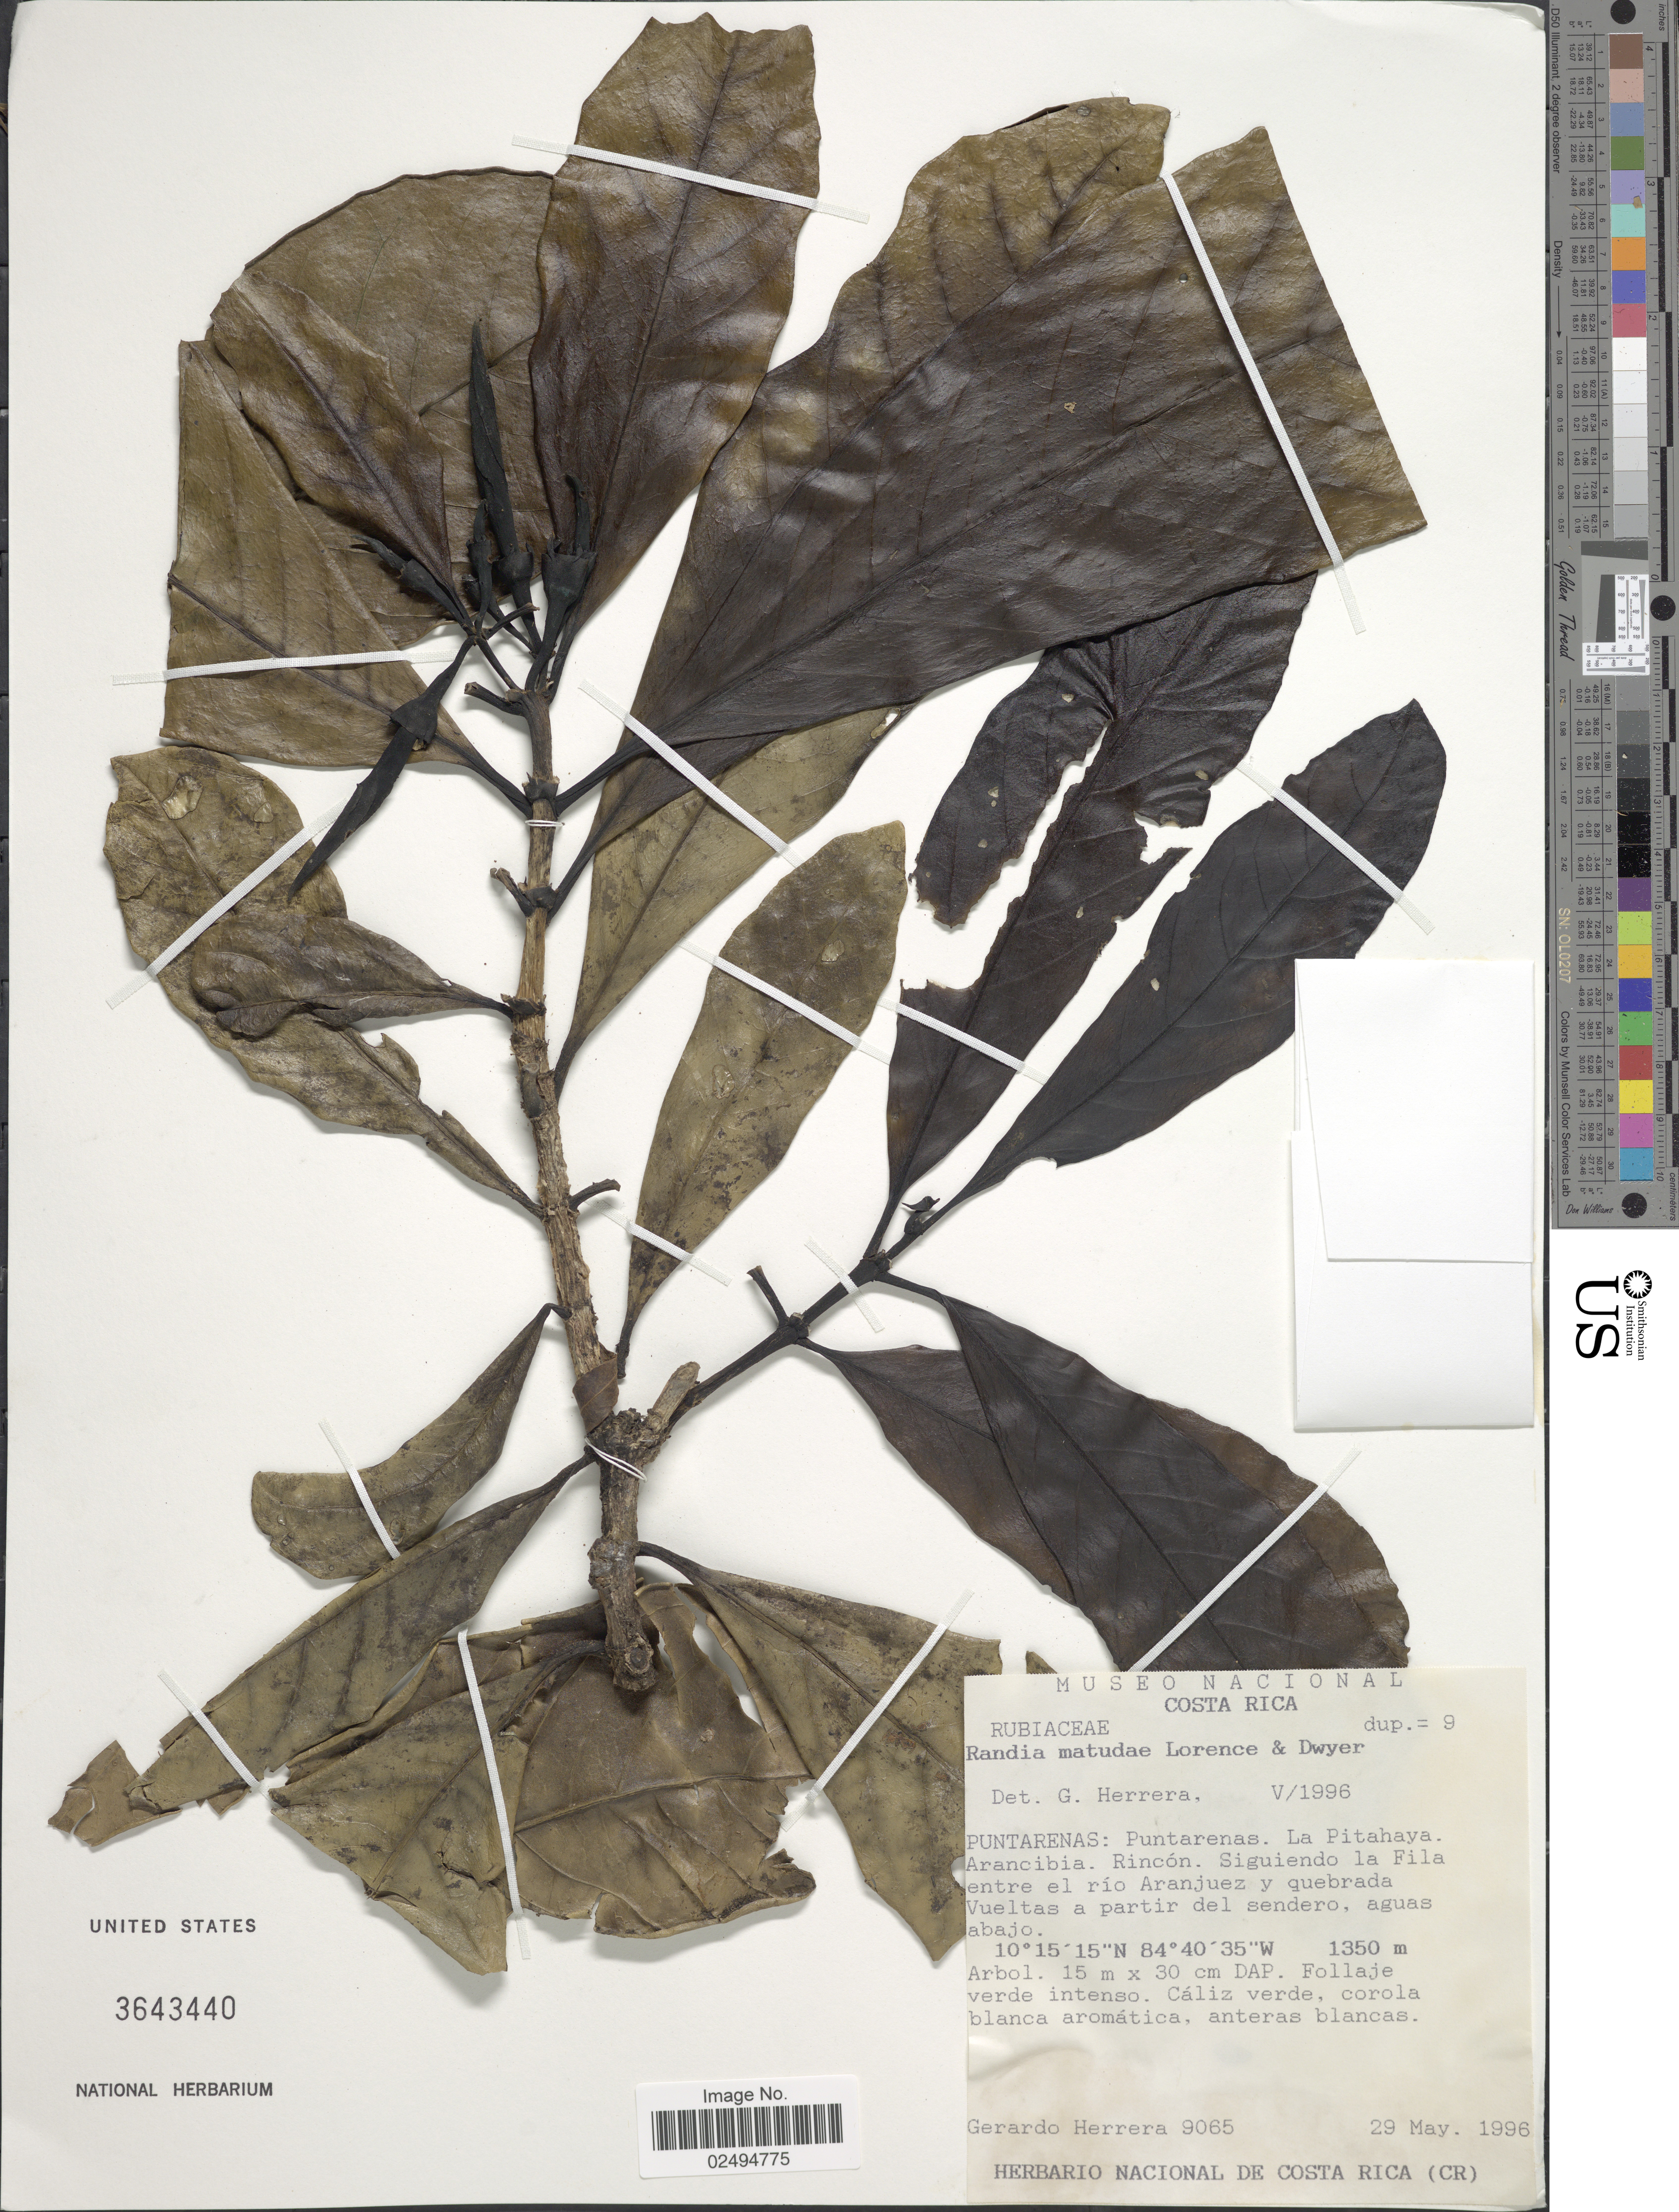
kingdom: Plantae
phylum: Tracheophyta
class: Magnoliopsida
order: Gentianales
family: Rubiaceae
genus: Randia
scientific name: Randia matudae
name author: Lorence & Dwyer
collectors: G. Herrera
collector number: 9065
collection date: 1996-05-29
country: Costa Rica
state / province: Puntarenas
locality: La Pitahaya. Arancibia. Rincon. Siguiendo la Fila entre el rio Aranjuez y quebrada Vueltas a partir del sendero, aguas abajo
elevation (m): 1350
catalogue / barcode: US 3643440